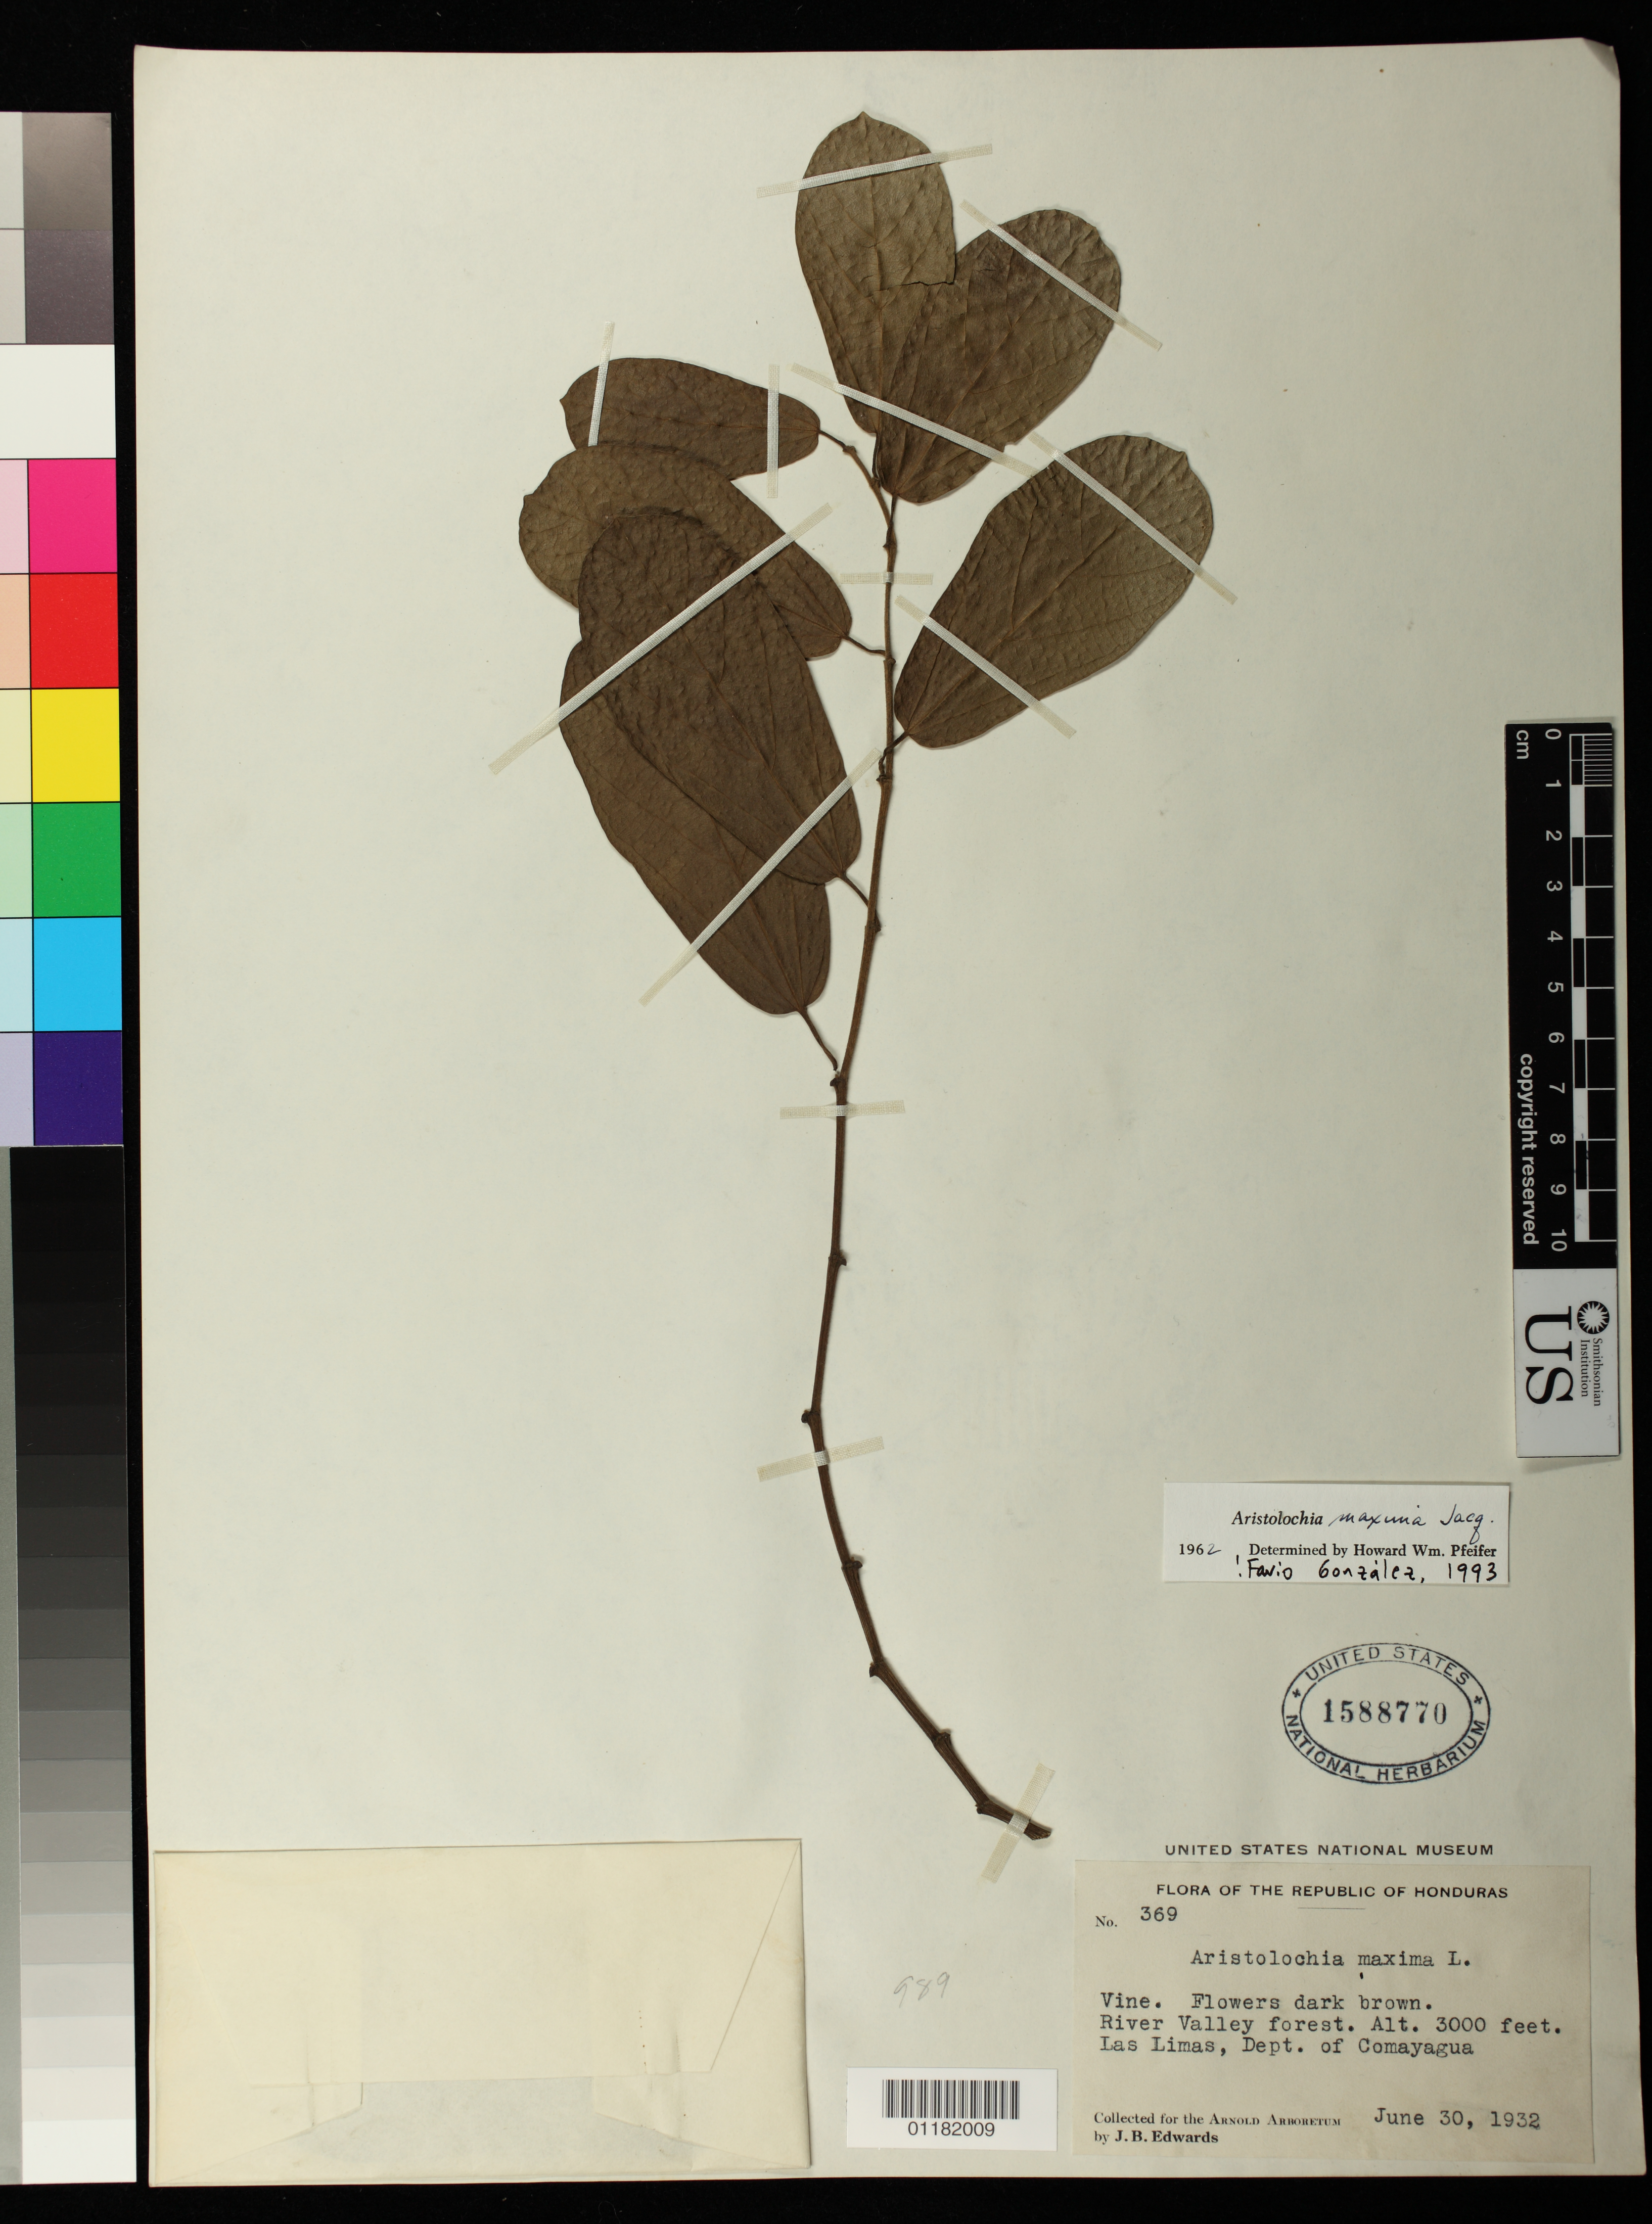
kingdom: Plantae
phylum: Tracheophyta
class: Magnoliopsida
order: Piperales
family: Aristolochiaceae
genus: Aristolochia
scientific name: Aristolochia maxima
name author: Jacq.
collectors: J. B. Edwards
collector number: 369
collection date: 1932-06-30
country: Honduras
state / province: Comayagua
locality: Las Limas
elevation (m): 914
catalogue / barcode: US 1588770